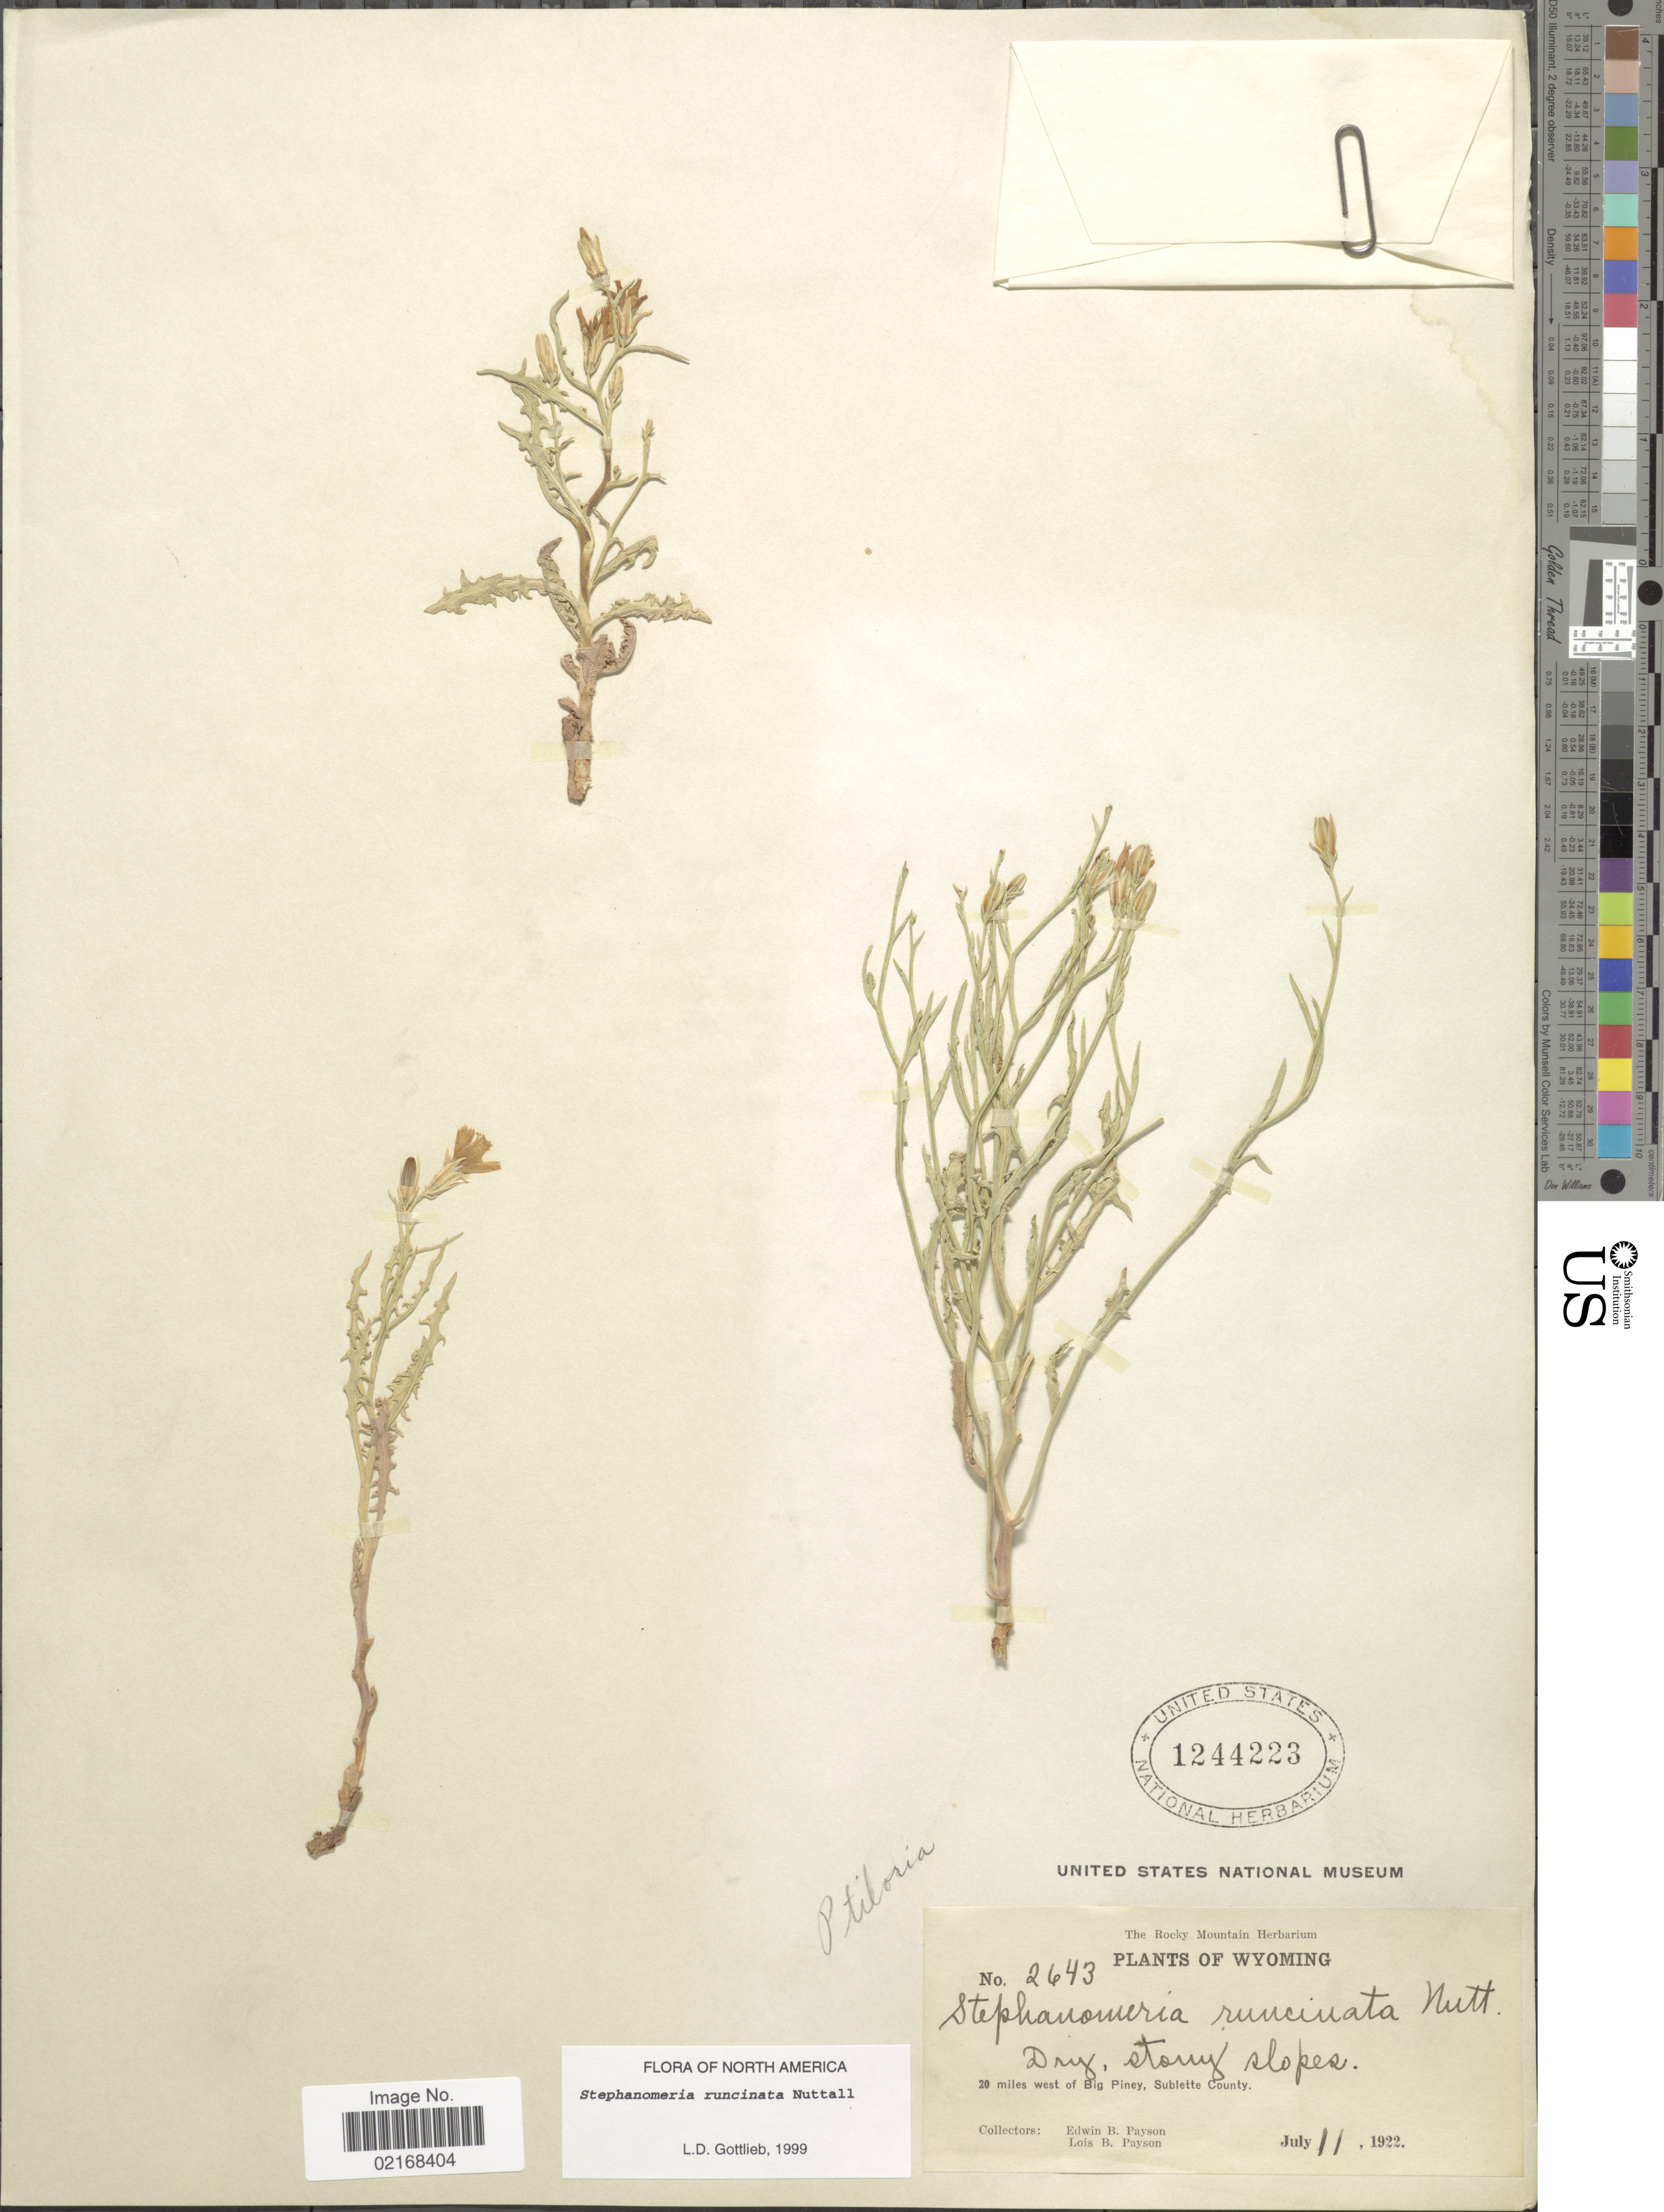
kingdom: Plantae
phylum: Tracheophyta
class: Magnoliopsida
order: Asterales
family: Asteraceae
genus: Stephanomeria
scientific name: Stephanomeria runcinata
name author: Nutt.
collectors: E. B. Payson & L. Payson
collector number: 2643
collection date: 1922-07-11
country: United States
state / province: Wyoming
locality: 20 miles west of Bog Piney, Sublette County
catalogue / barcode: US 1244223